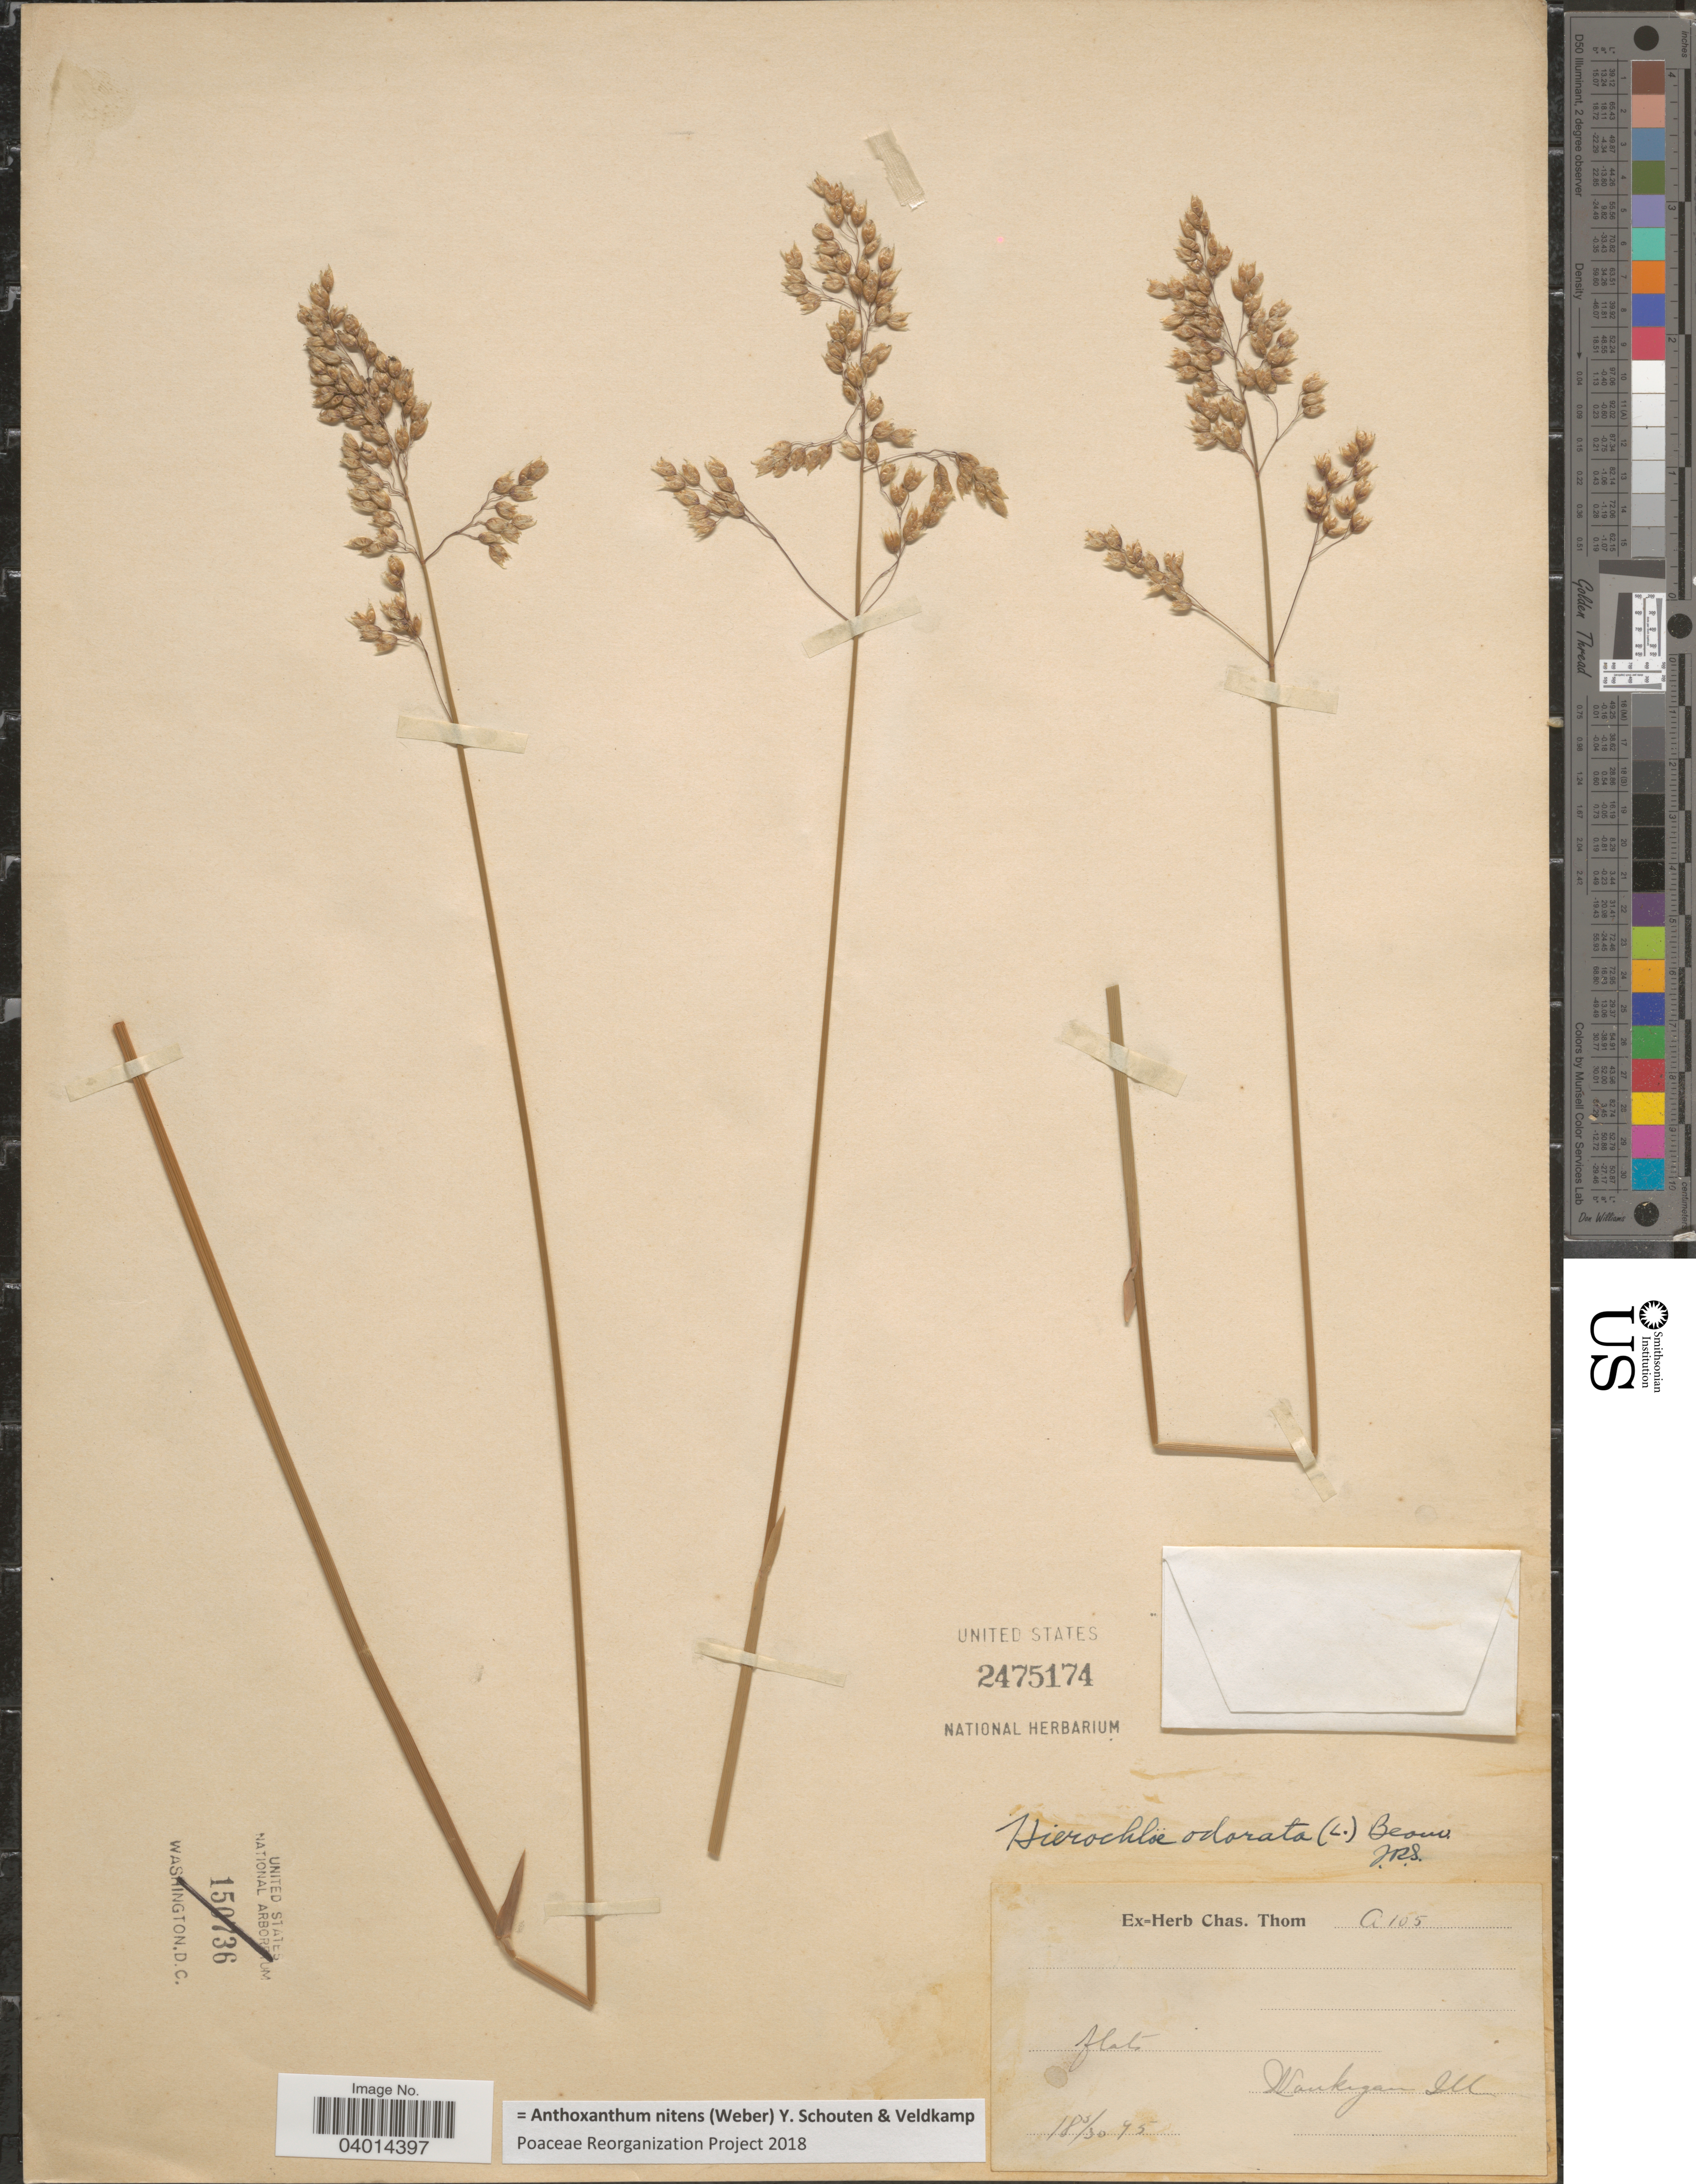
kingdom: Plantae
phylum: Tracheophyta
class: Liliopsida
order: Poales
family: Poaceae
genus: Anthoxanthum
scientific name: Anthoxanthum nitens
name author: (G.H. Weber) R.T.A. Schouten & Veldkamp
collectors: Ex Herb. Chas. Tom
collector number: A155*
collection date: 1895-03-30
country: United States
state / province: Illinois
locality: Waukegan.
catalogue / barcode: US 2475174